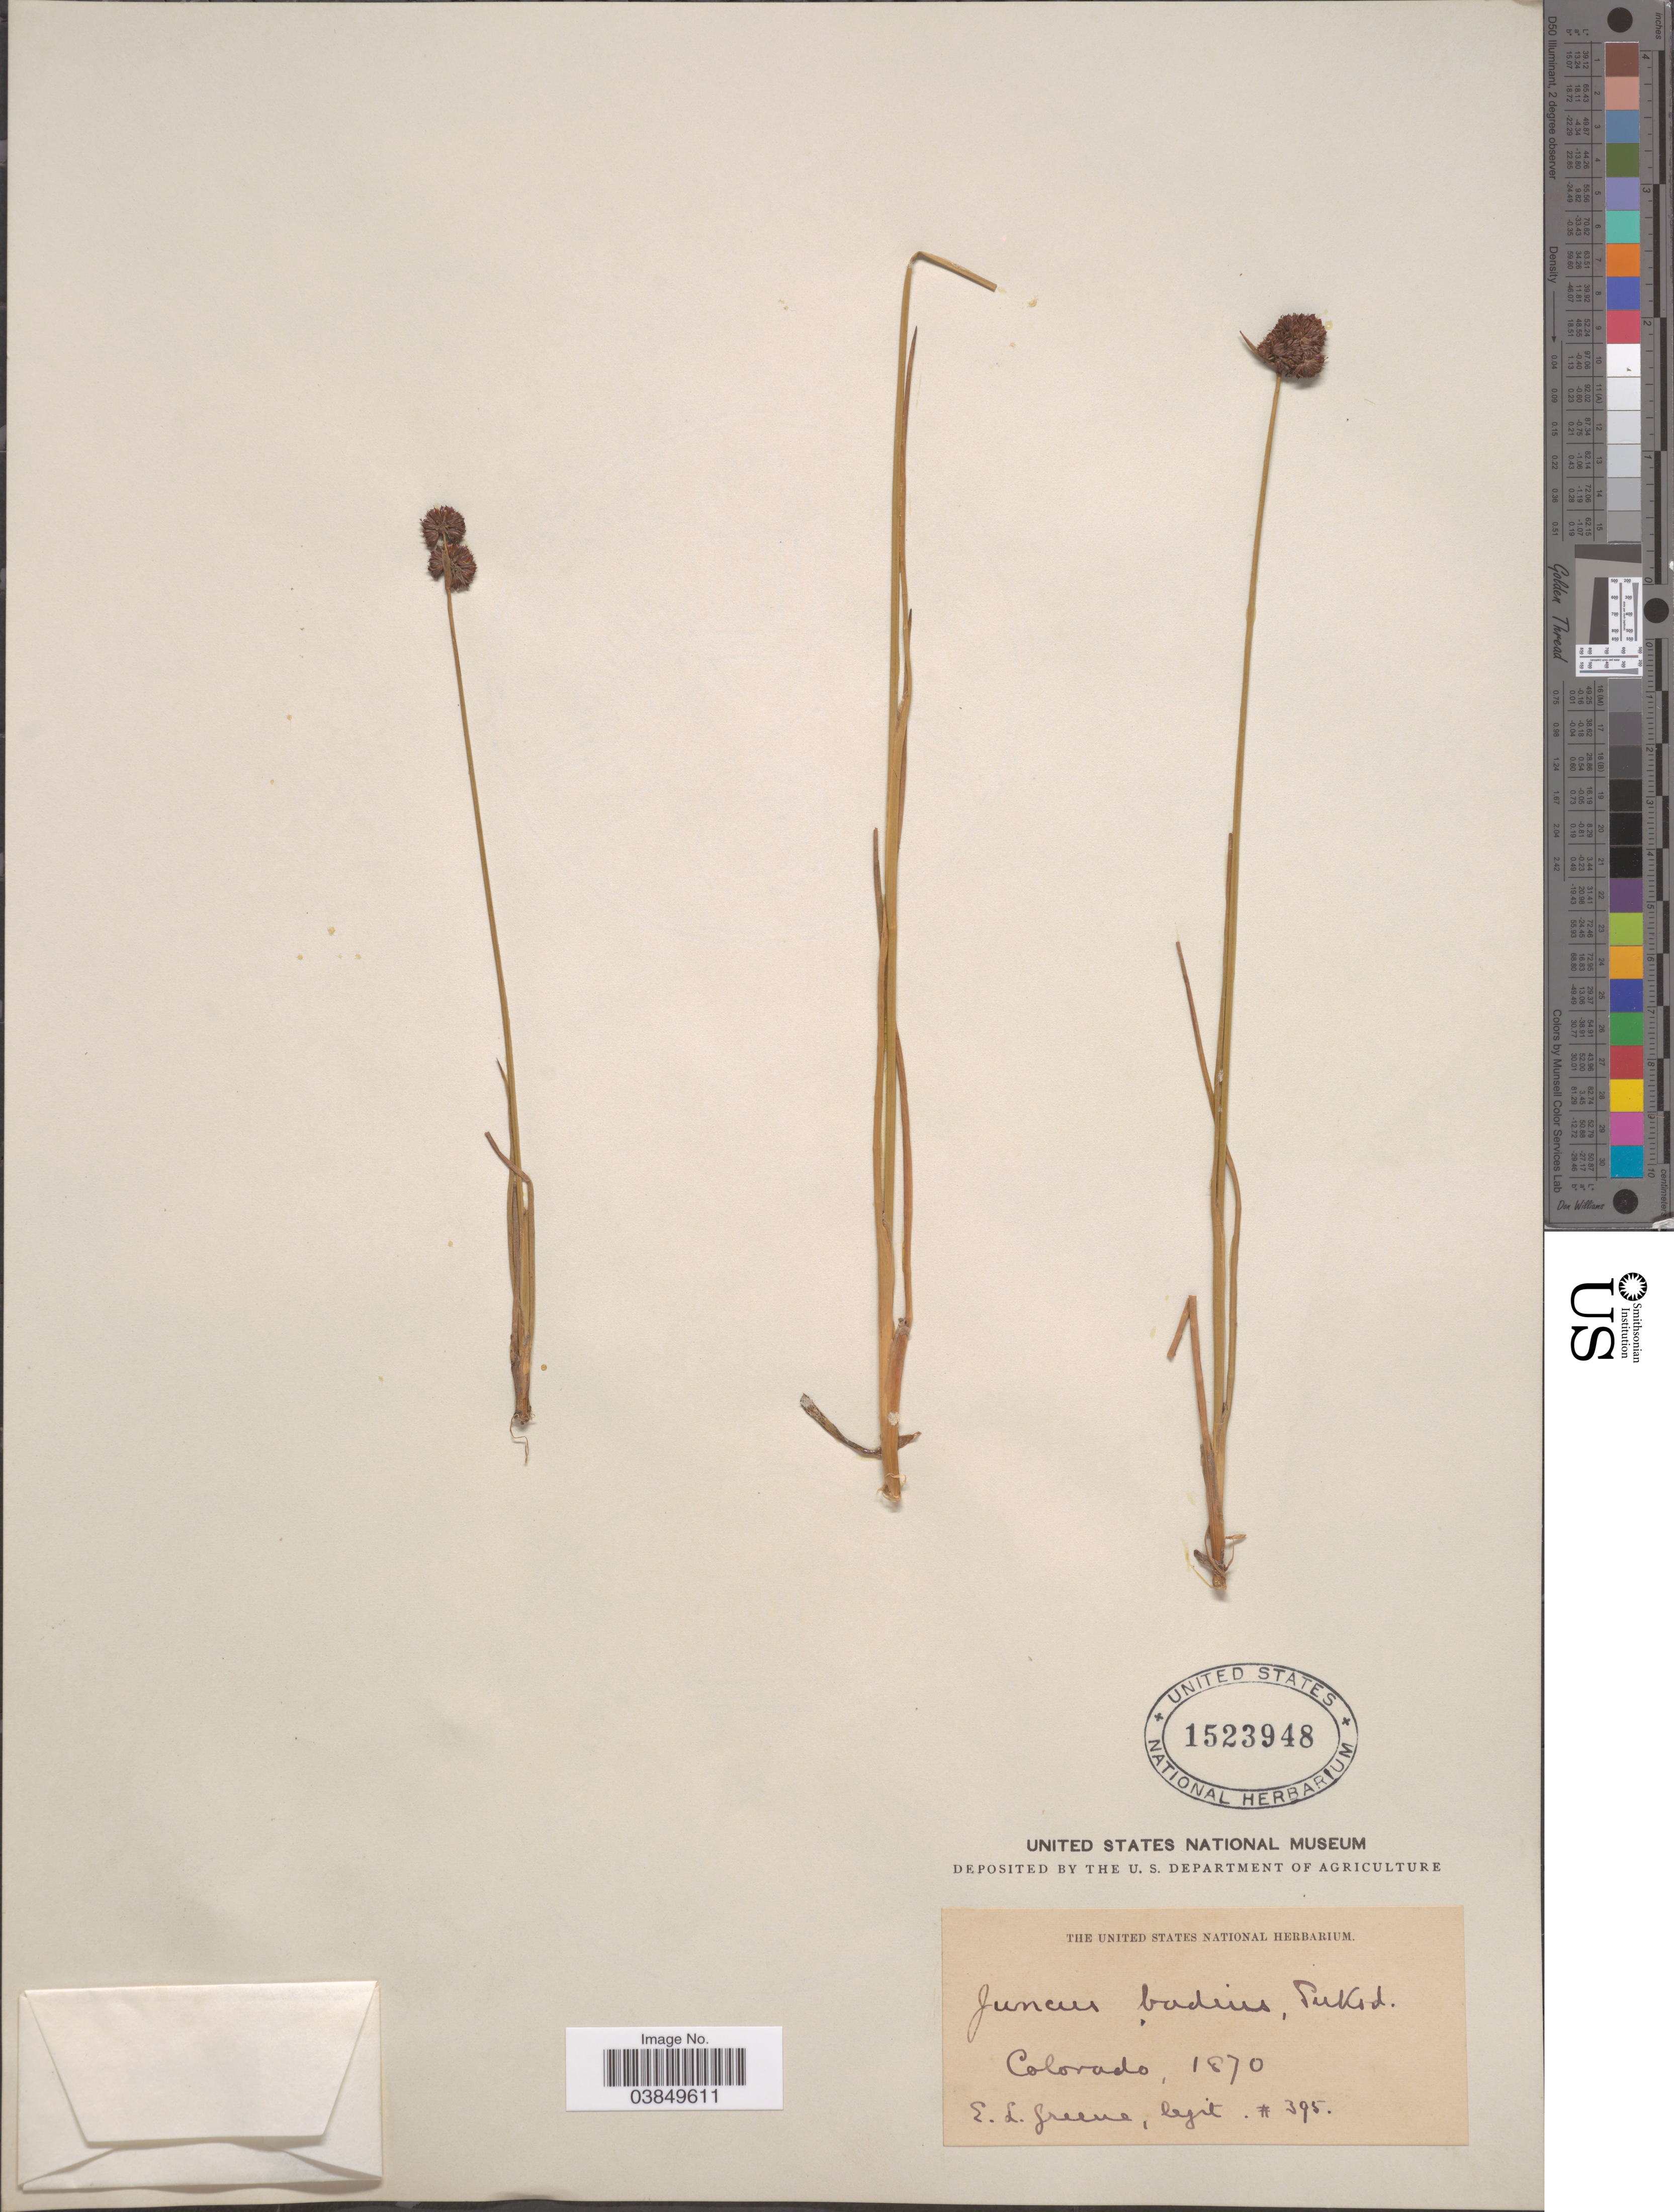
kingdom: Plantae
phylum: Tracheophyta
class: Liliopsida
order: Poales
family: Juncaceae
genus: Juncus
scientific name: Juncus badius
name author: Suksd.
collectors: E. L. Greene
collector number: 395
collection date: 1870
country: United States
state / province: Colorado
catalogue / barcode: US 1523948